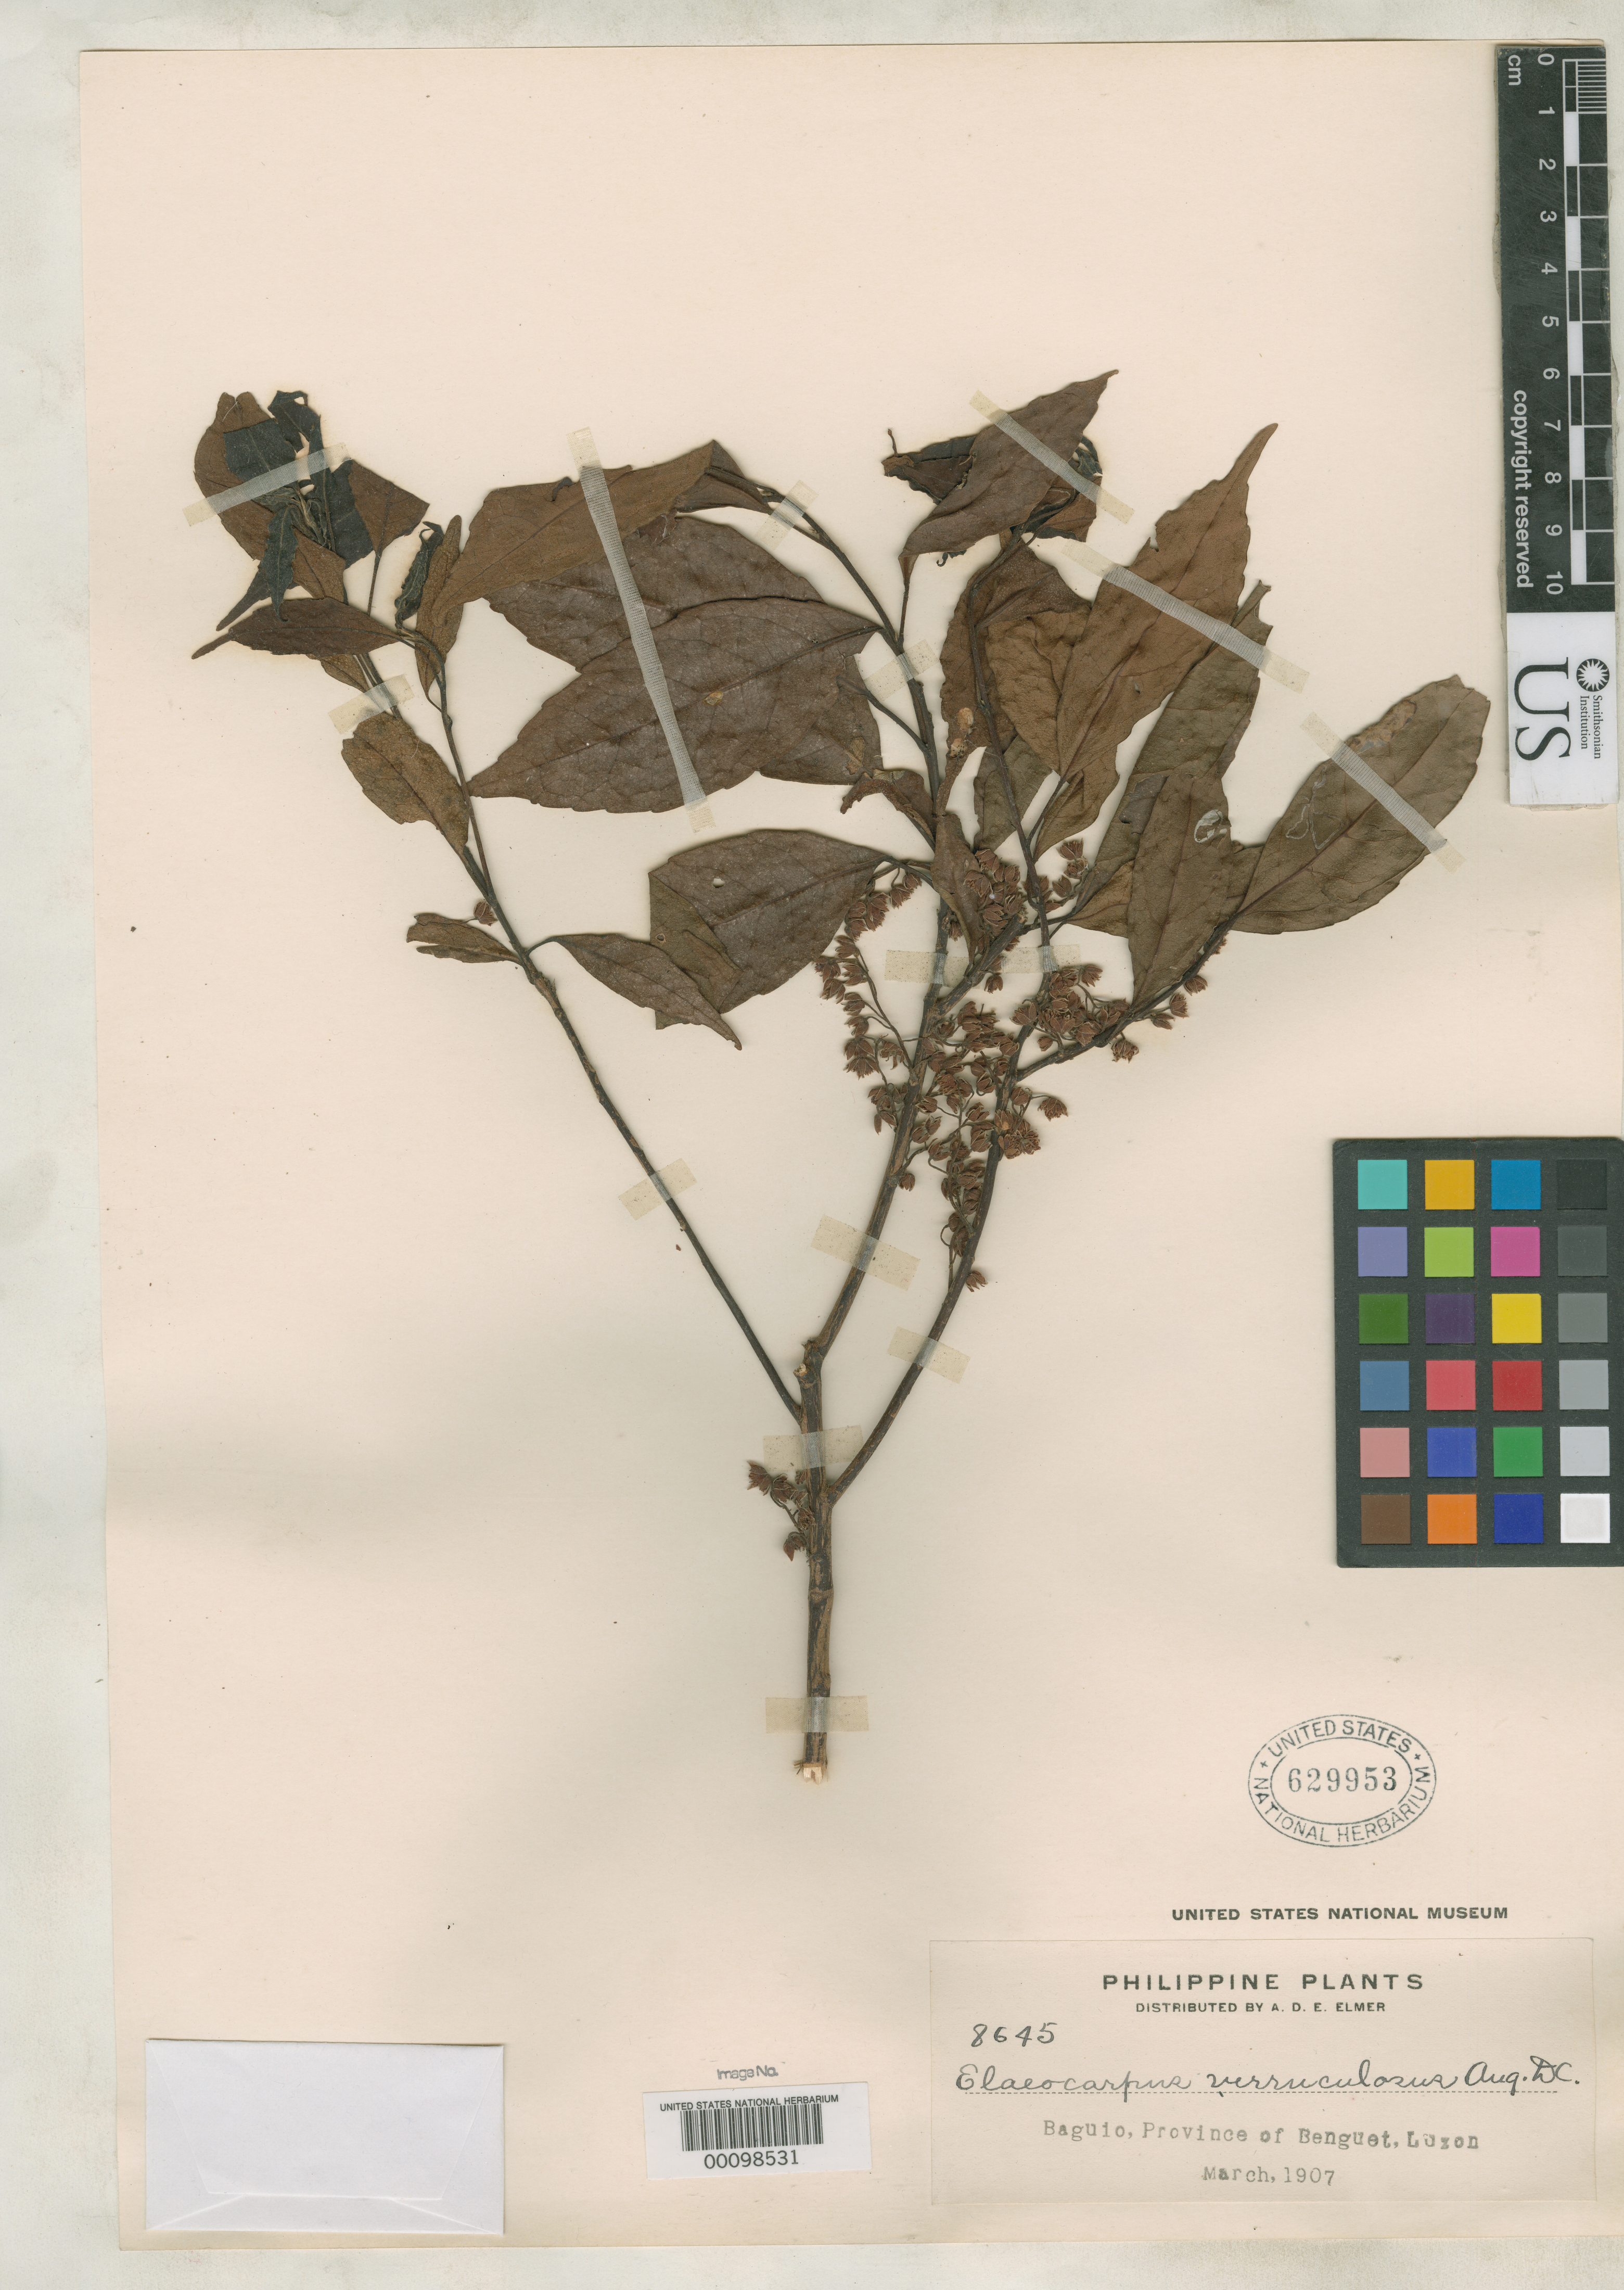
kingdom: Plantae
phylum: Tracheophyta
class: Magnoliopsida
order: Oxalidales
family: Elaeocarpaceae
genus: Elaeocarpus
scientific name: Elaeocarpus verruculosus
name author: A. DC. in Elmer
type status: Isosyntype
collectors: A. D. E. Elmer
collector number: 8645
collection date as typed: Mar 1907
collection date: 1907-03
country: Philippines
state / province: Cordillera (Administrative Region)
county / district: Benguet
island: Luzon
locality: Baguio.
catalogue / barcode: US 629953